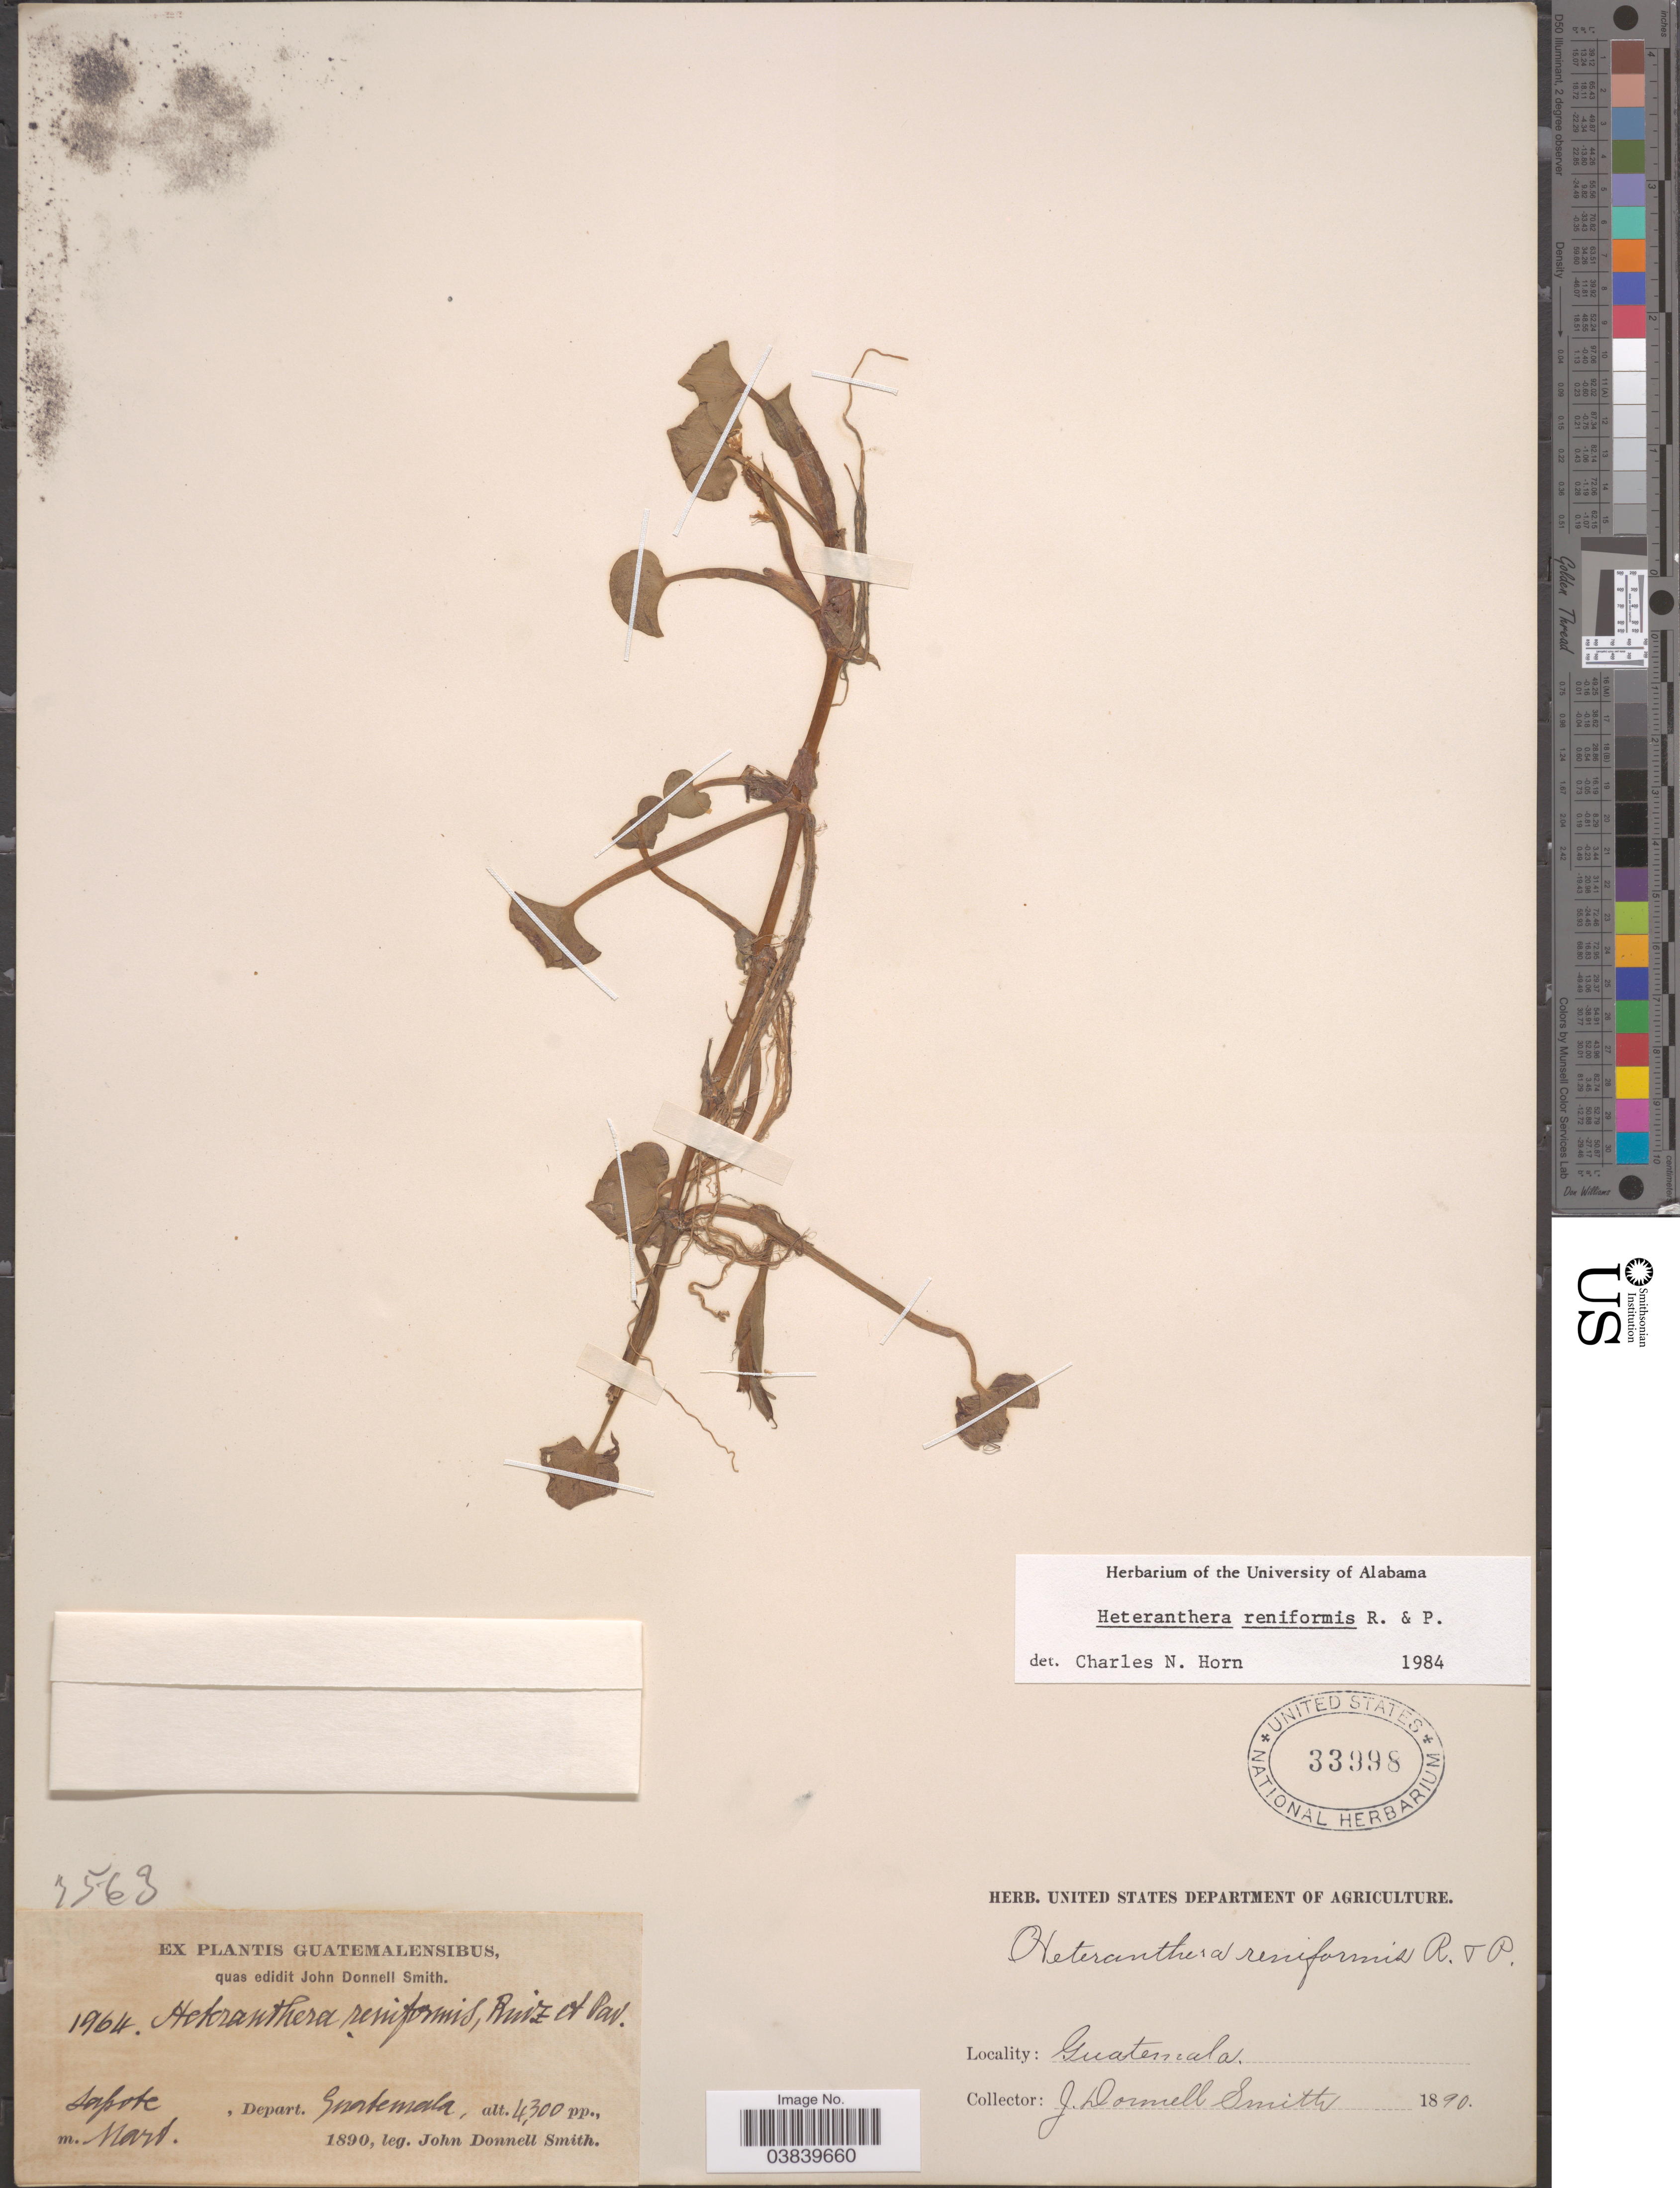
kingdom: Plantae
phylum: Tracheophyta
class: Liliopsida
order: Commelinales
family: Pontederiaceae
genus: Heteranthera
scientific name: Heteranthera reniformis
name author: Ruiz & Pav.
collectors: J. Donnell Smith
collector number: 1964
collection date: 1890-03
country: Guatemala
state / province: Guatemala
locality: Sapote, Depart. Guatemala.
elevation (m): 1311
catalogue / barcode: US 33998